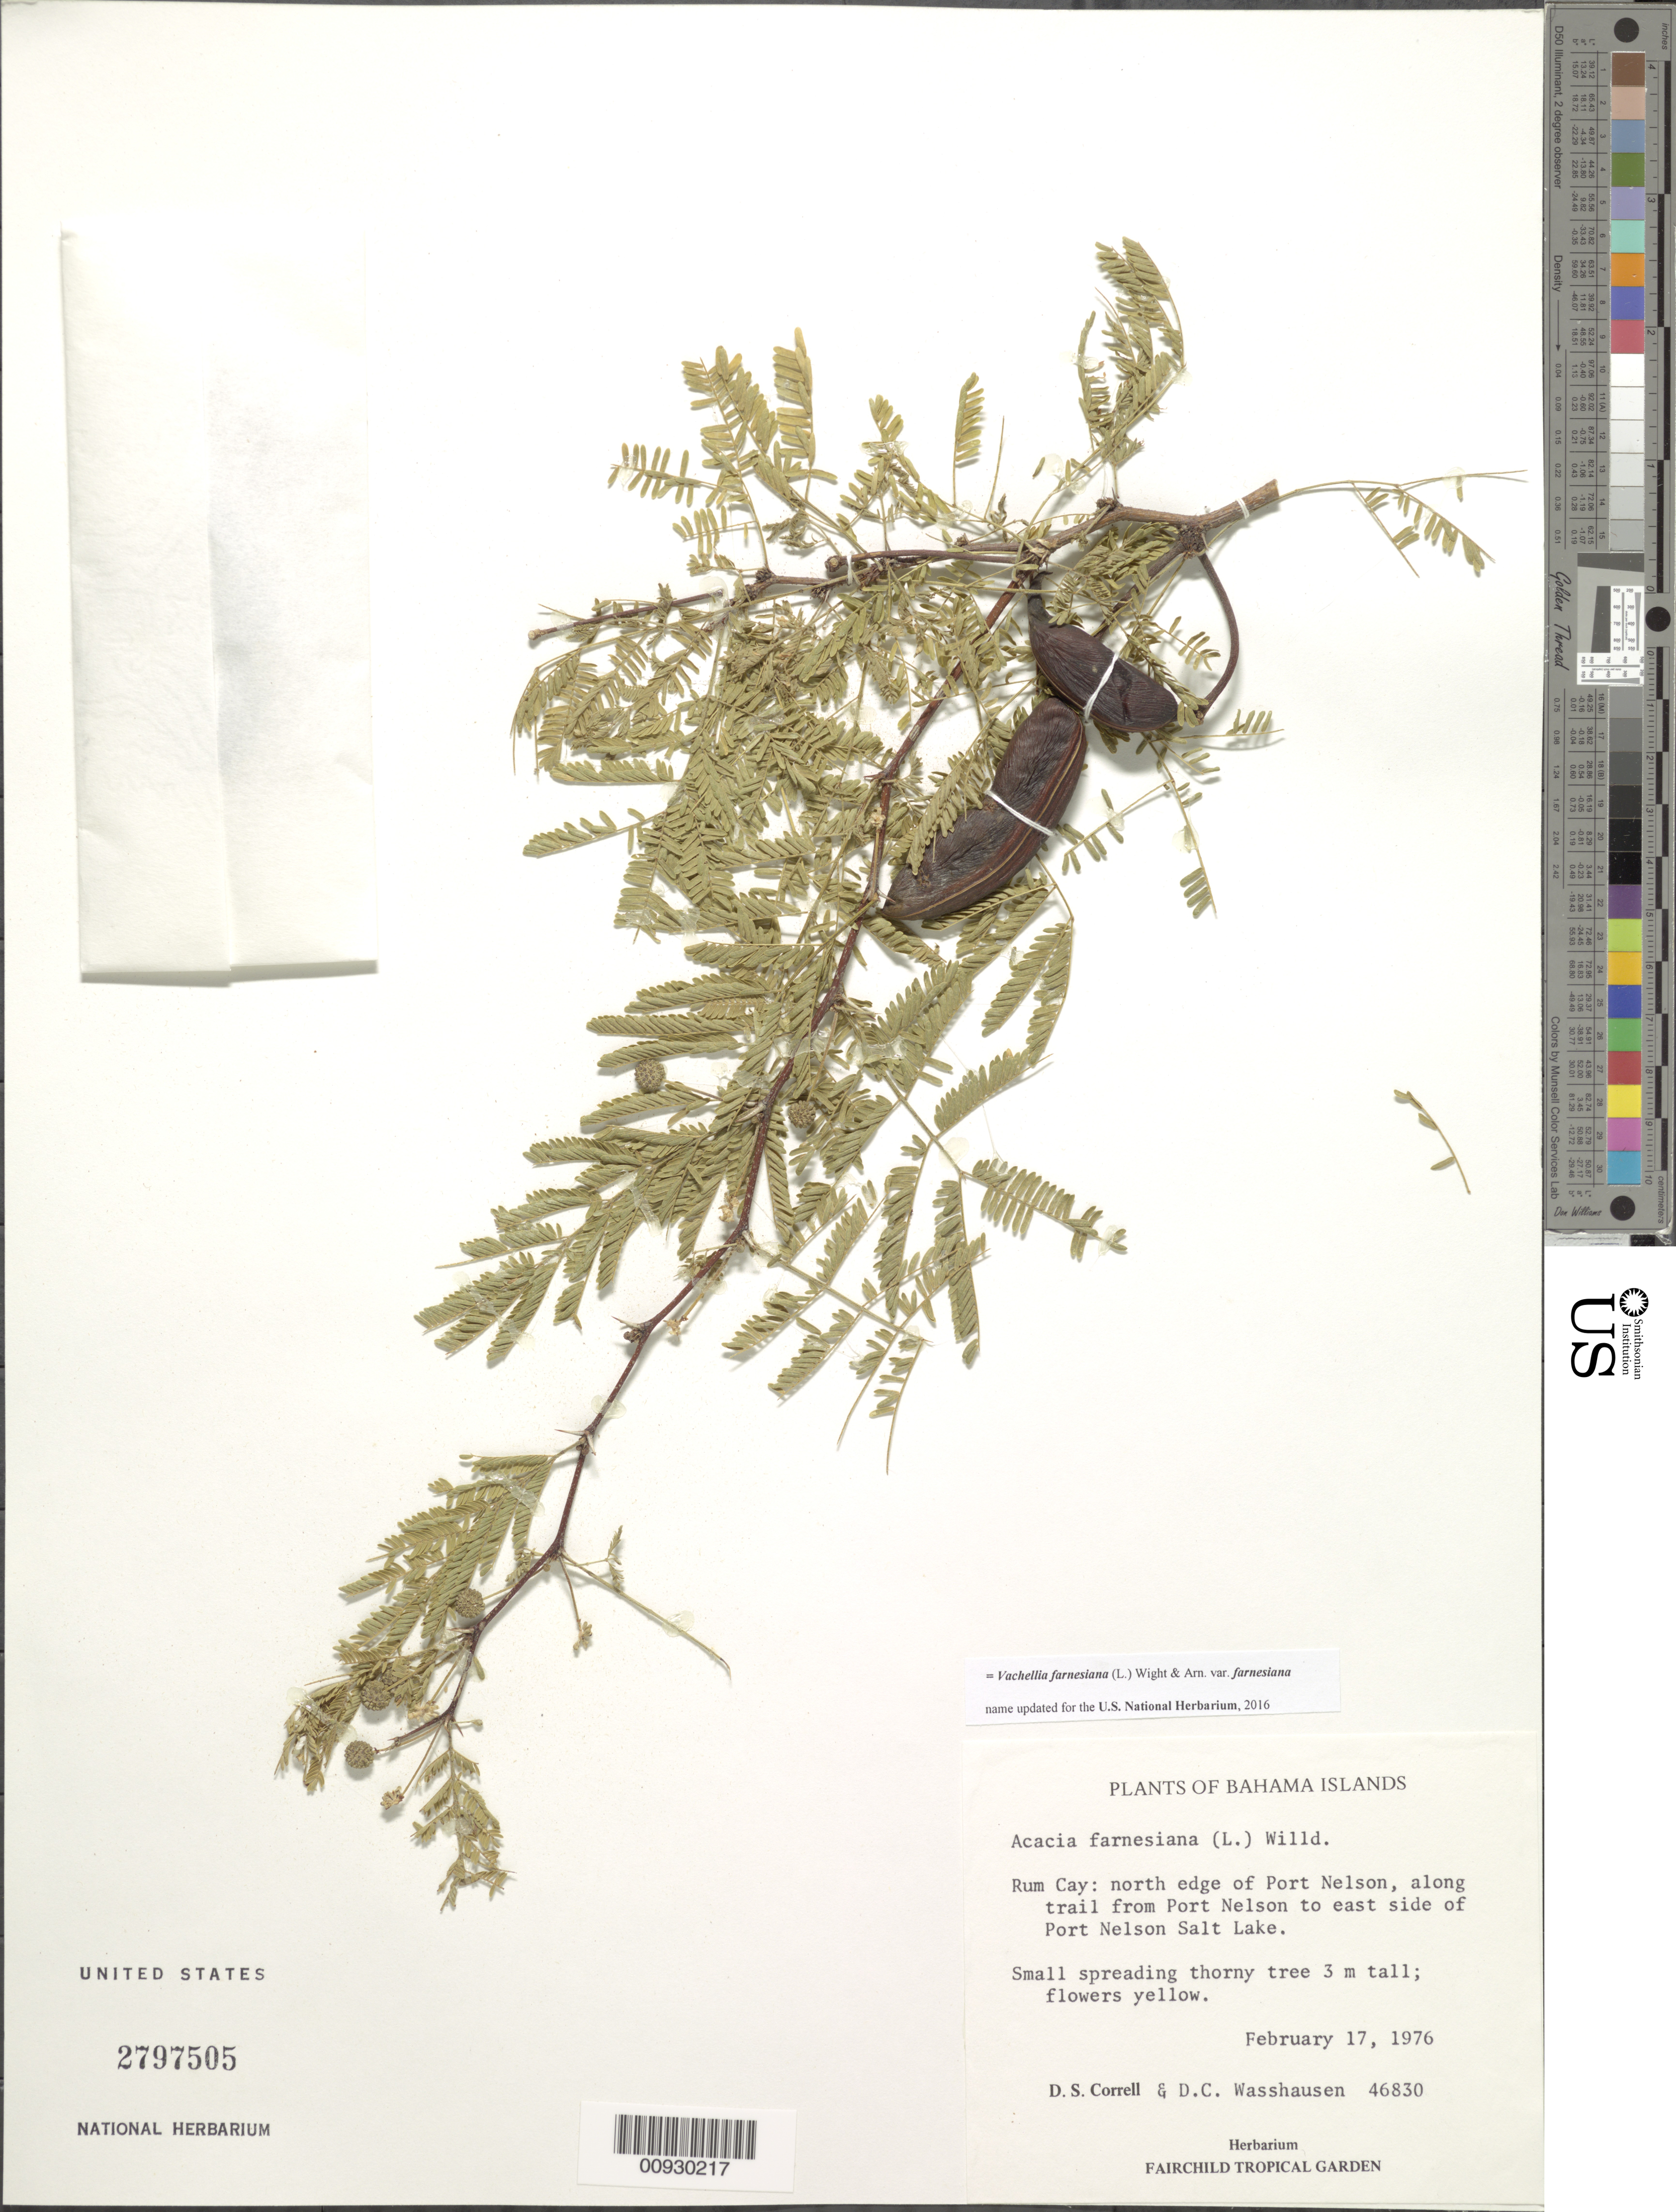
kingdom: Plantae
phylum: Tracheophyta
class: Magnoliopsida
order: Fabales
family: Fabaceae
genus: Vachellia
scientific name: Vachellia farnesiana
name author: (L.) Wight & Arn.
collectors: D. S. Correll & D. C. Wasshausen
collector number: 46830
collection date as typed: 17 Feb 1976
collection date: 1976-02-17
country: Bahamas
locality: Rum Cay: north edge of Port Nelson, along trail from Port Nelson to east side of Port Nelson Salt Lake.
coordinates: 0 N, 0 E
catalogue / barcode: US 2797505